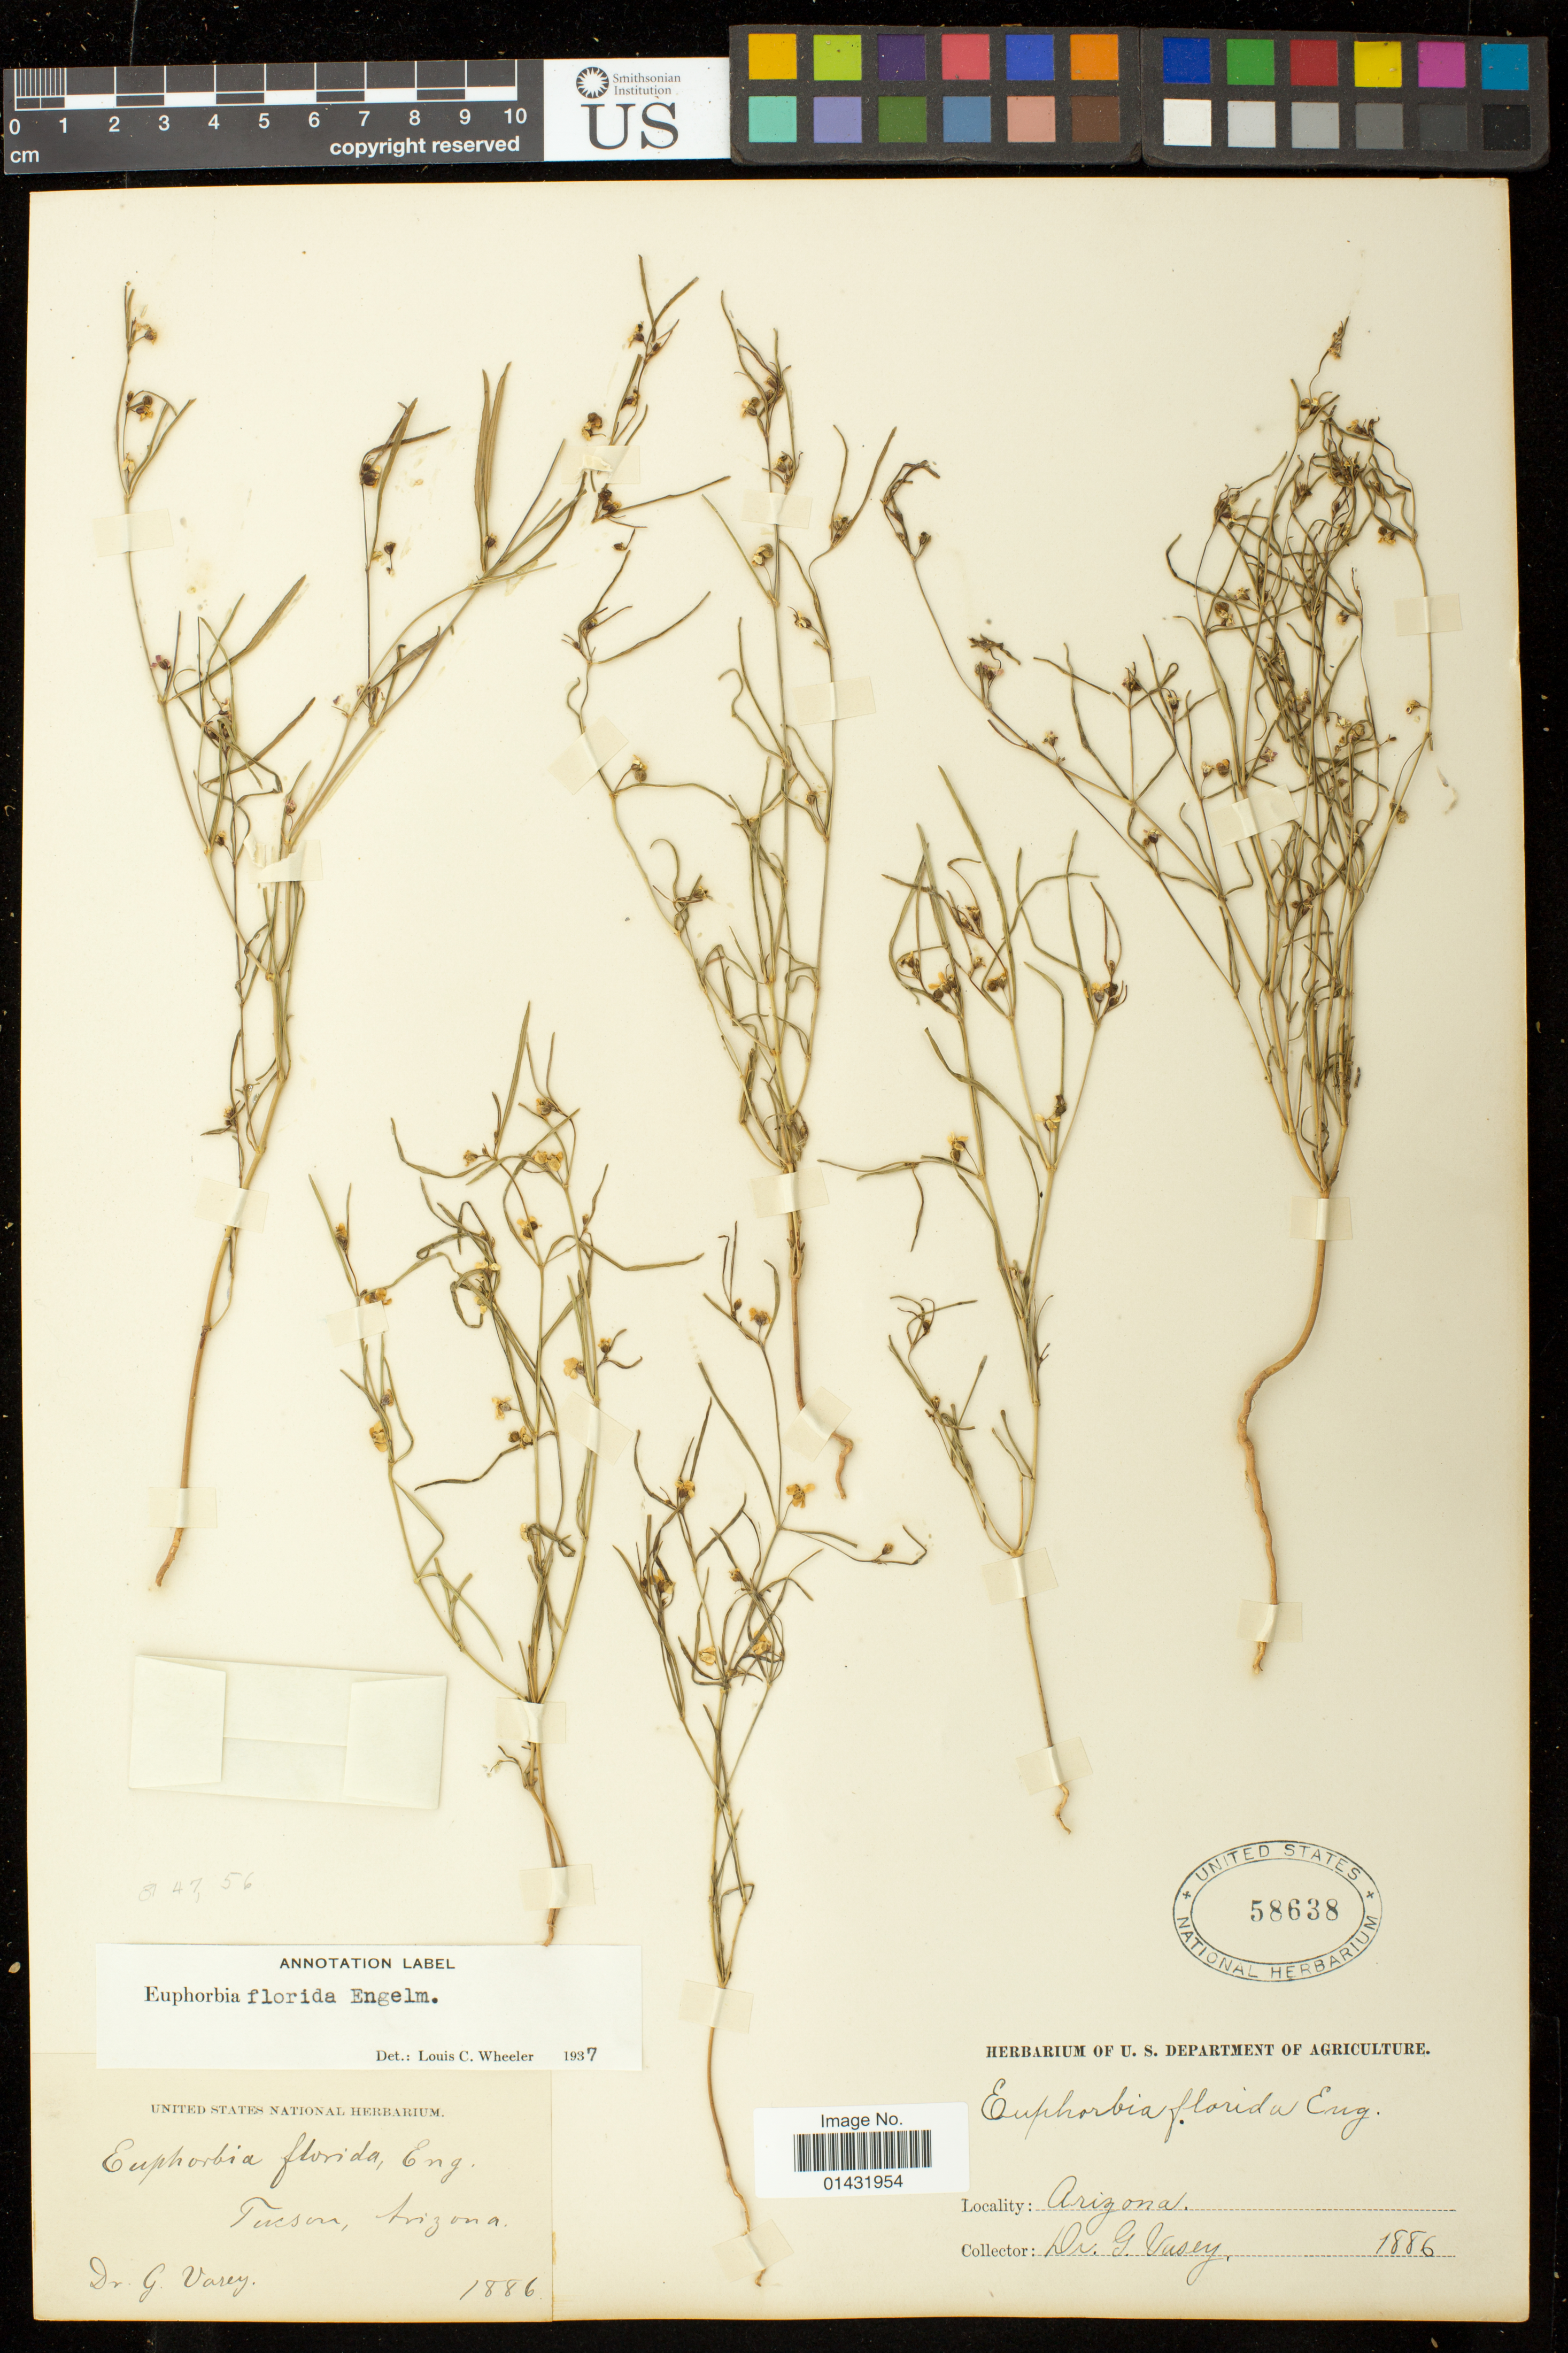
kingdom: Plantae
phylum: Tracheophyta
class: Magnoliopsida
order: Malpighiales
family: Euphorbiaceae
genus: Euphorbia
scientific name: Euphorbia florida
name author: Engelm. in Emory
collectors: G. Vasey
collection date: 1886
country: United States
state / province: Arizona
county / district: Pima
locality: Tucson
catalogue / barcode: US 58638